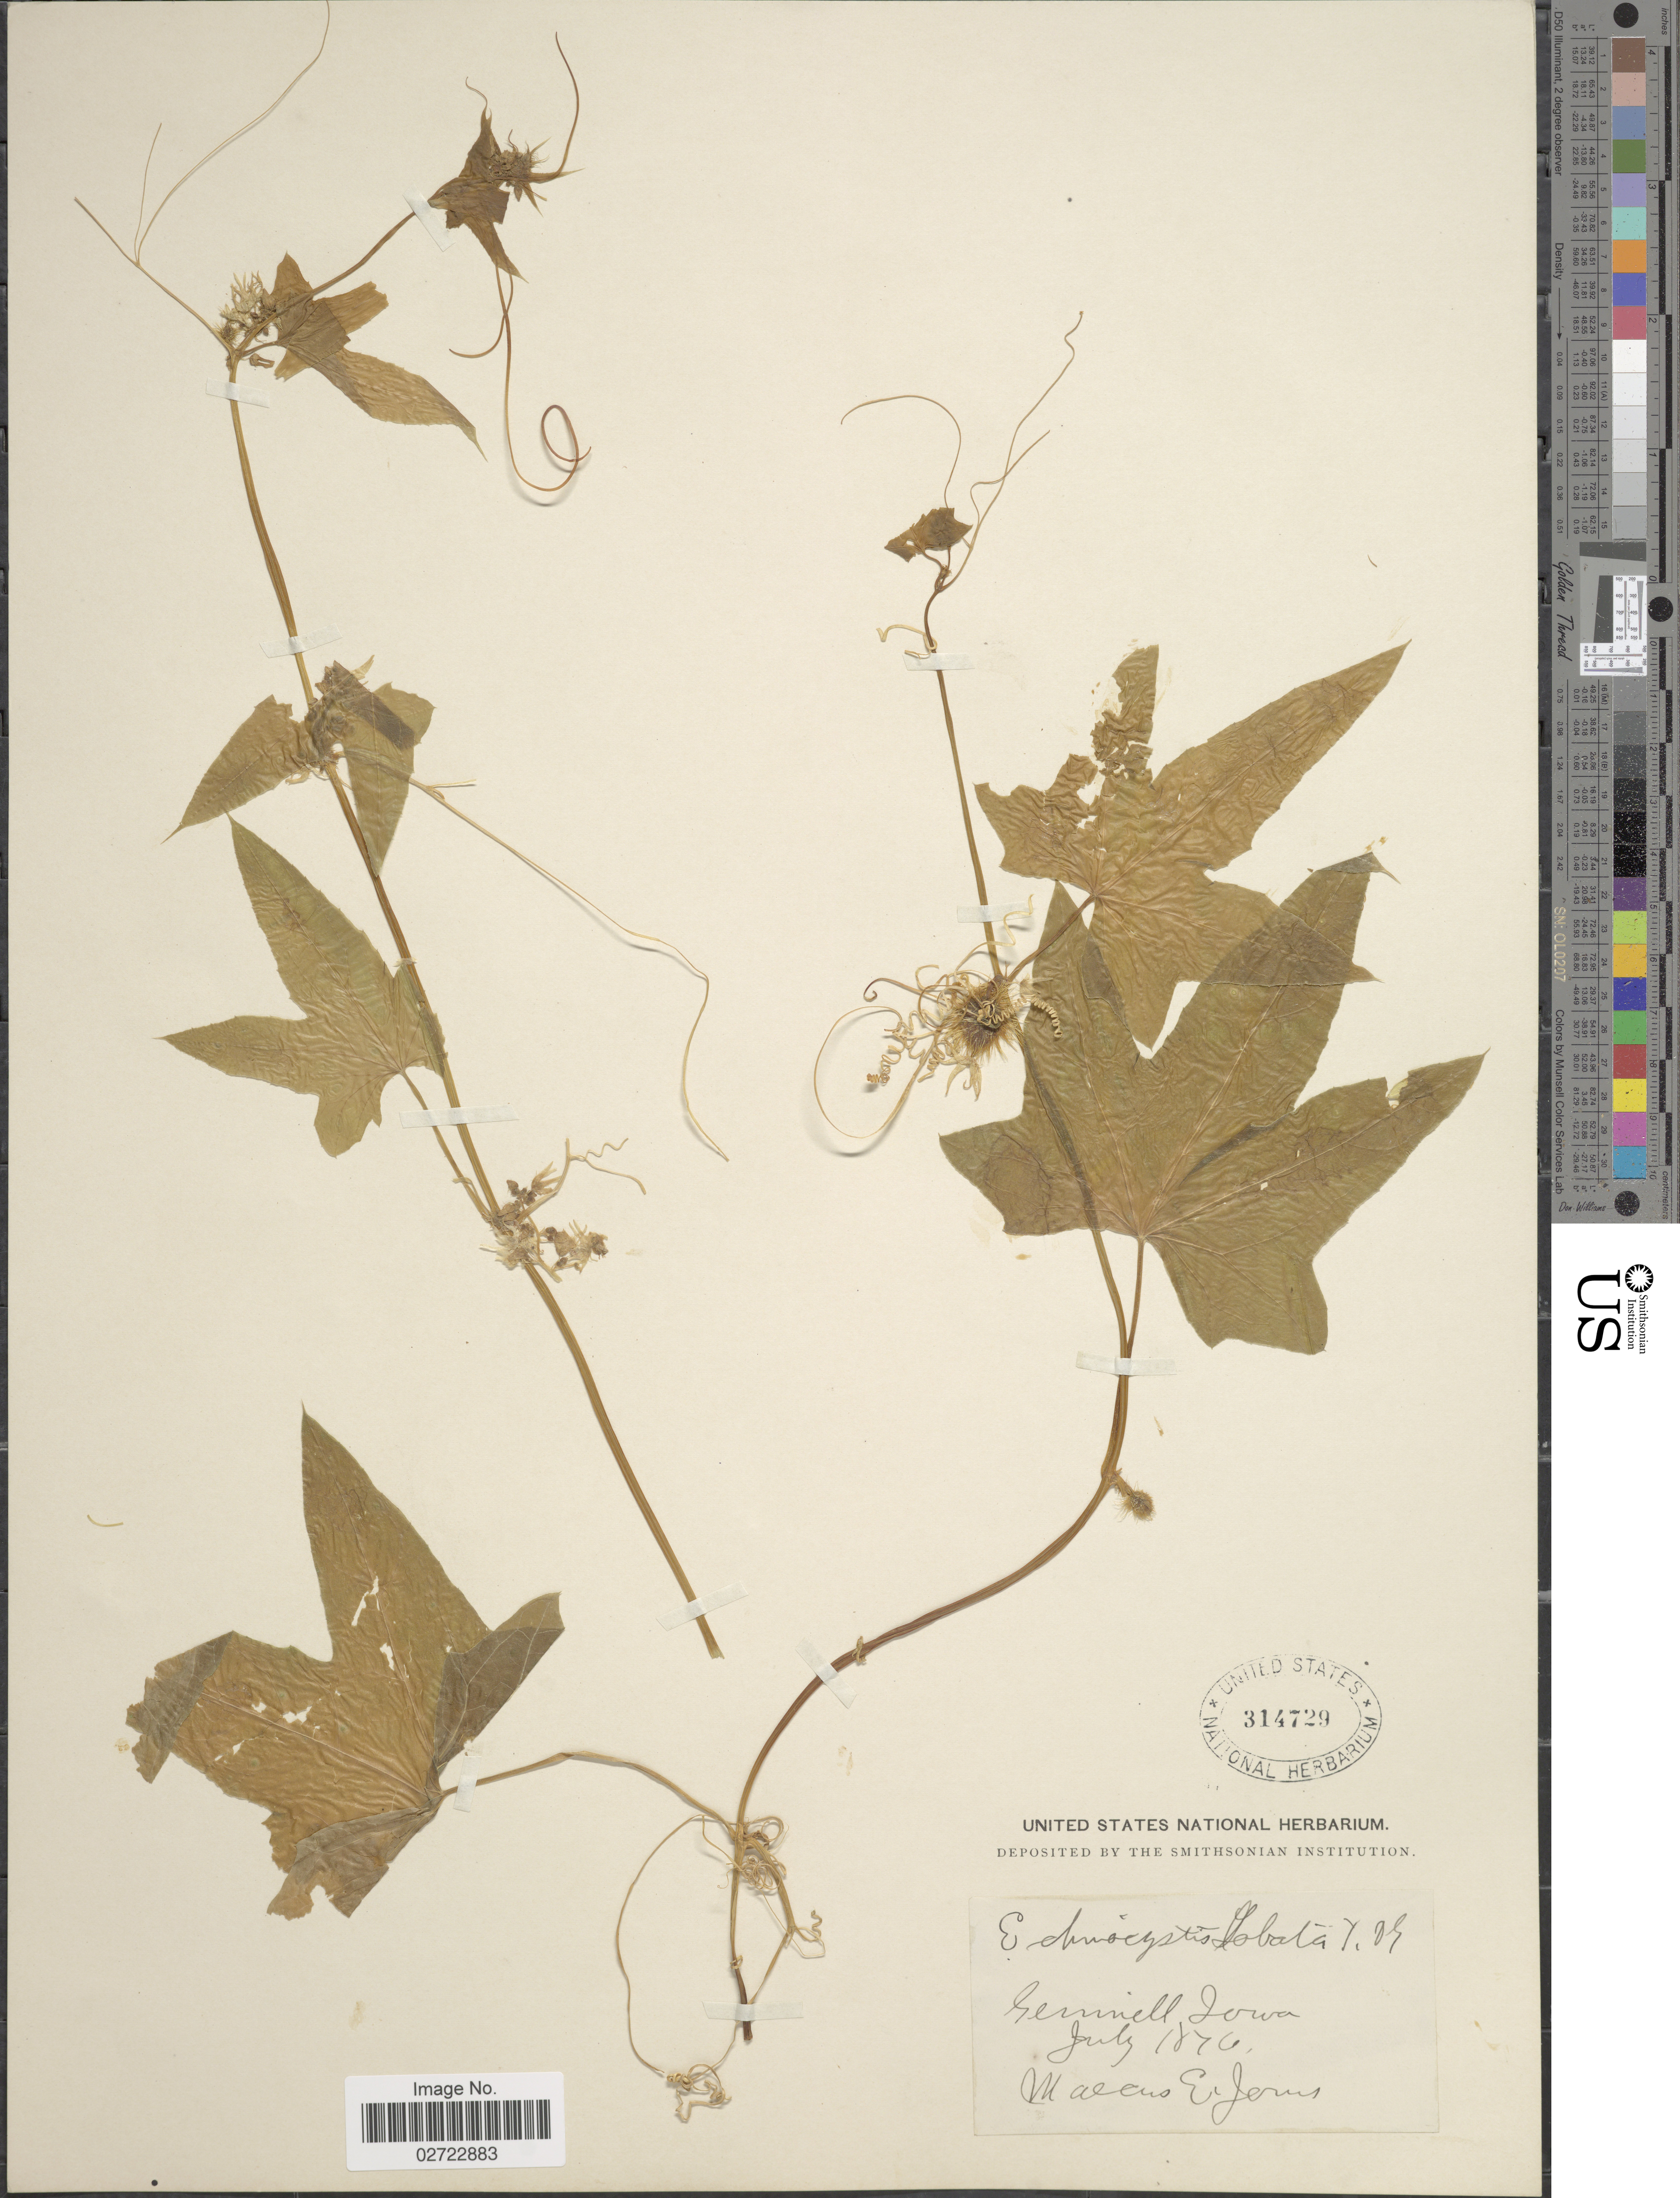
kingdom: Plantae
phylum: Tracheophyta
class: Magnoliopsida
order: Cucurbitales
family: Cucurbitaceae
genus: Echinocystis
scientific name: Echinocystis lobata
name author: (Michx.) Torr. & A. Gray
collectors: M. E. Jones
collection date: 1876-07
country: United States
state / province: Iowa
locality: Grinnell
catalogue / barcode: US 314729